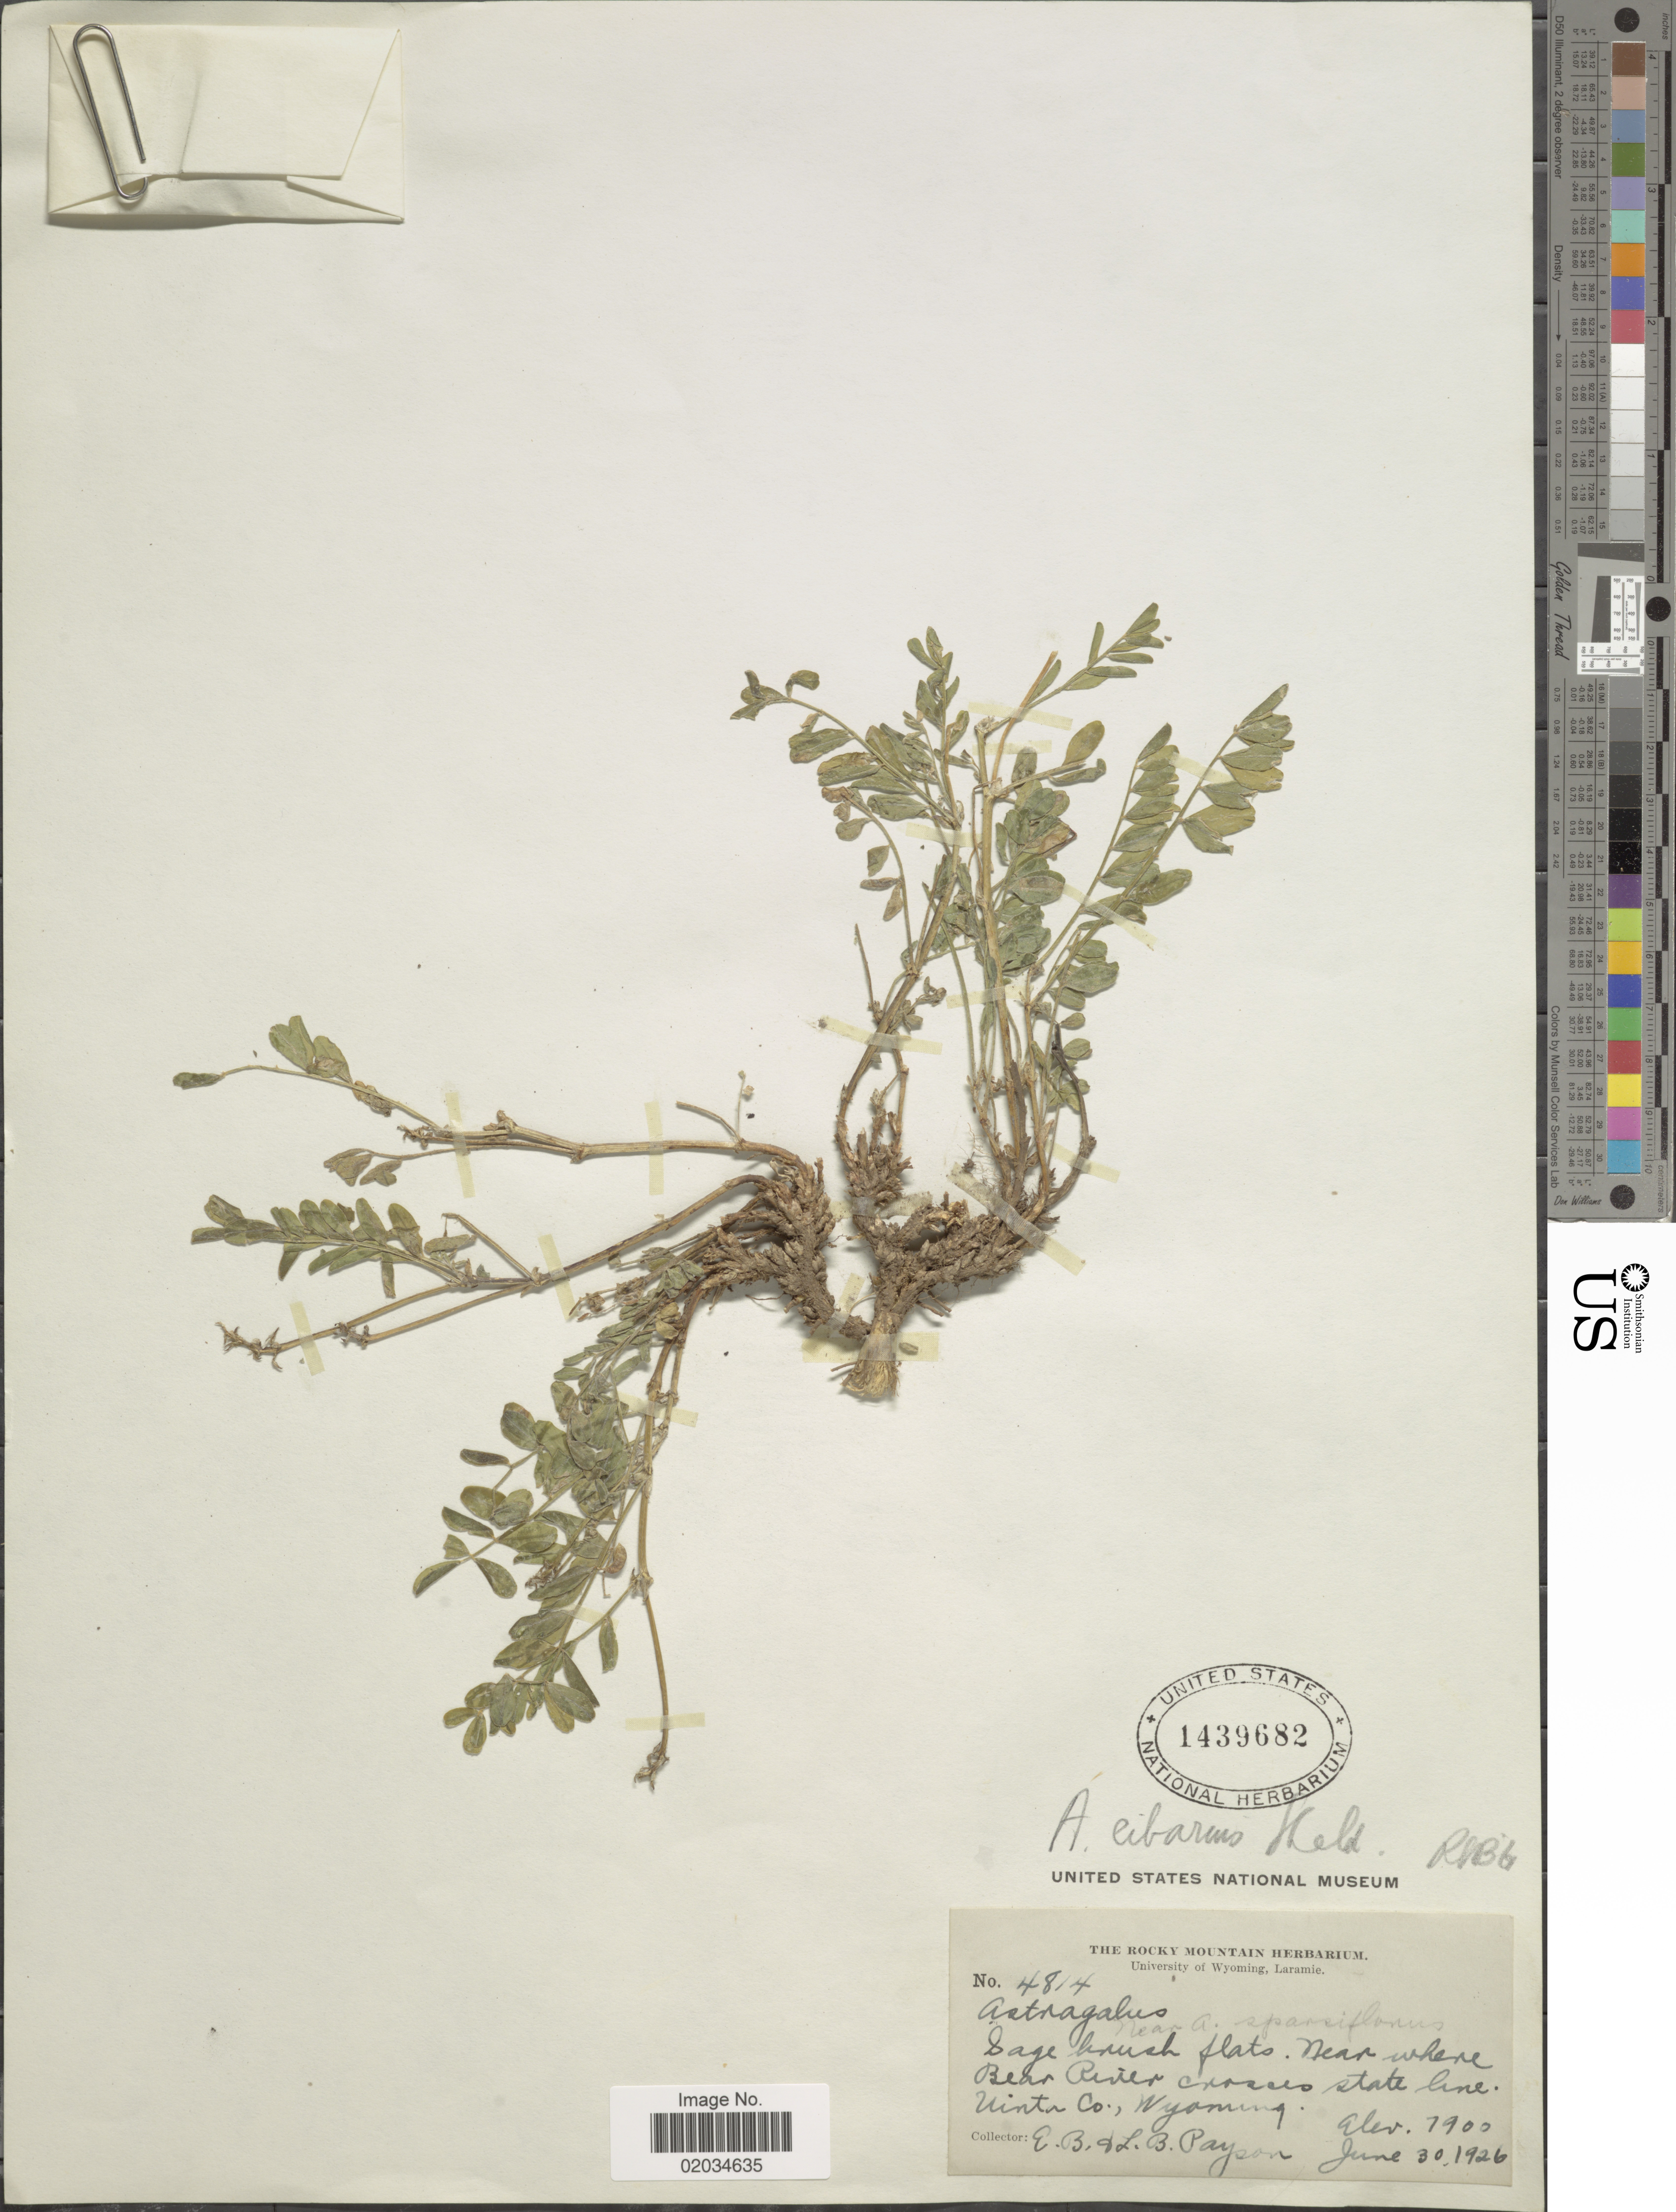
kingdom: Plantae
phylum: Tracheophyta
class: Magnoliopsida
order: Fabales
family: Fabaceae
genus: Astragalus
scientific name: Astragalus sparsiflorus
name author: A. Gray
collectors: E. B. Payson & L. Payson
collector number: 4814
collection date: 1926-06-30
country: United States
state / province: Wyoming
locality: Near where Bear River crosses state line, Uinta Co.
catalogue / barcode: US 1439682